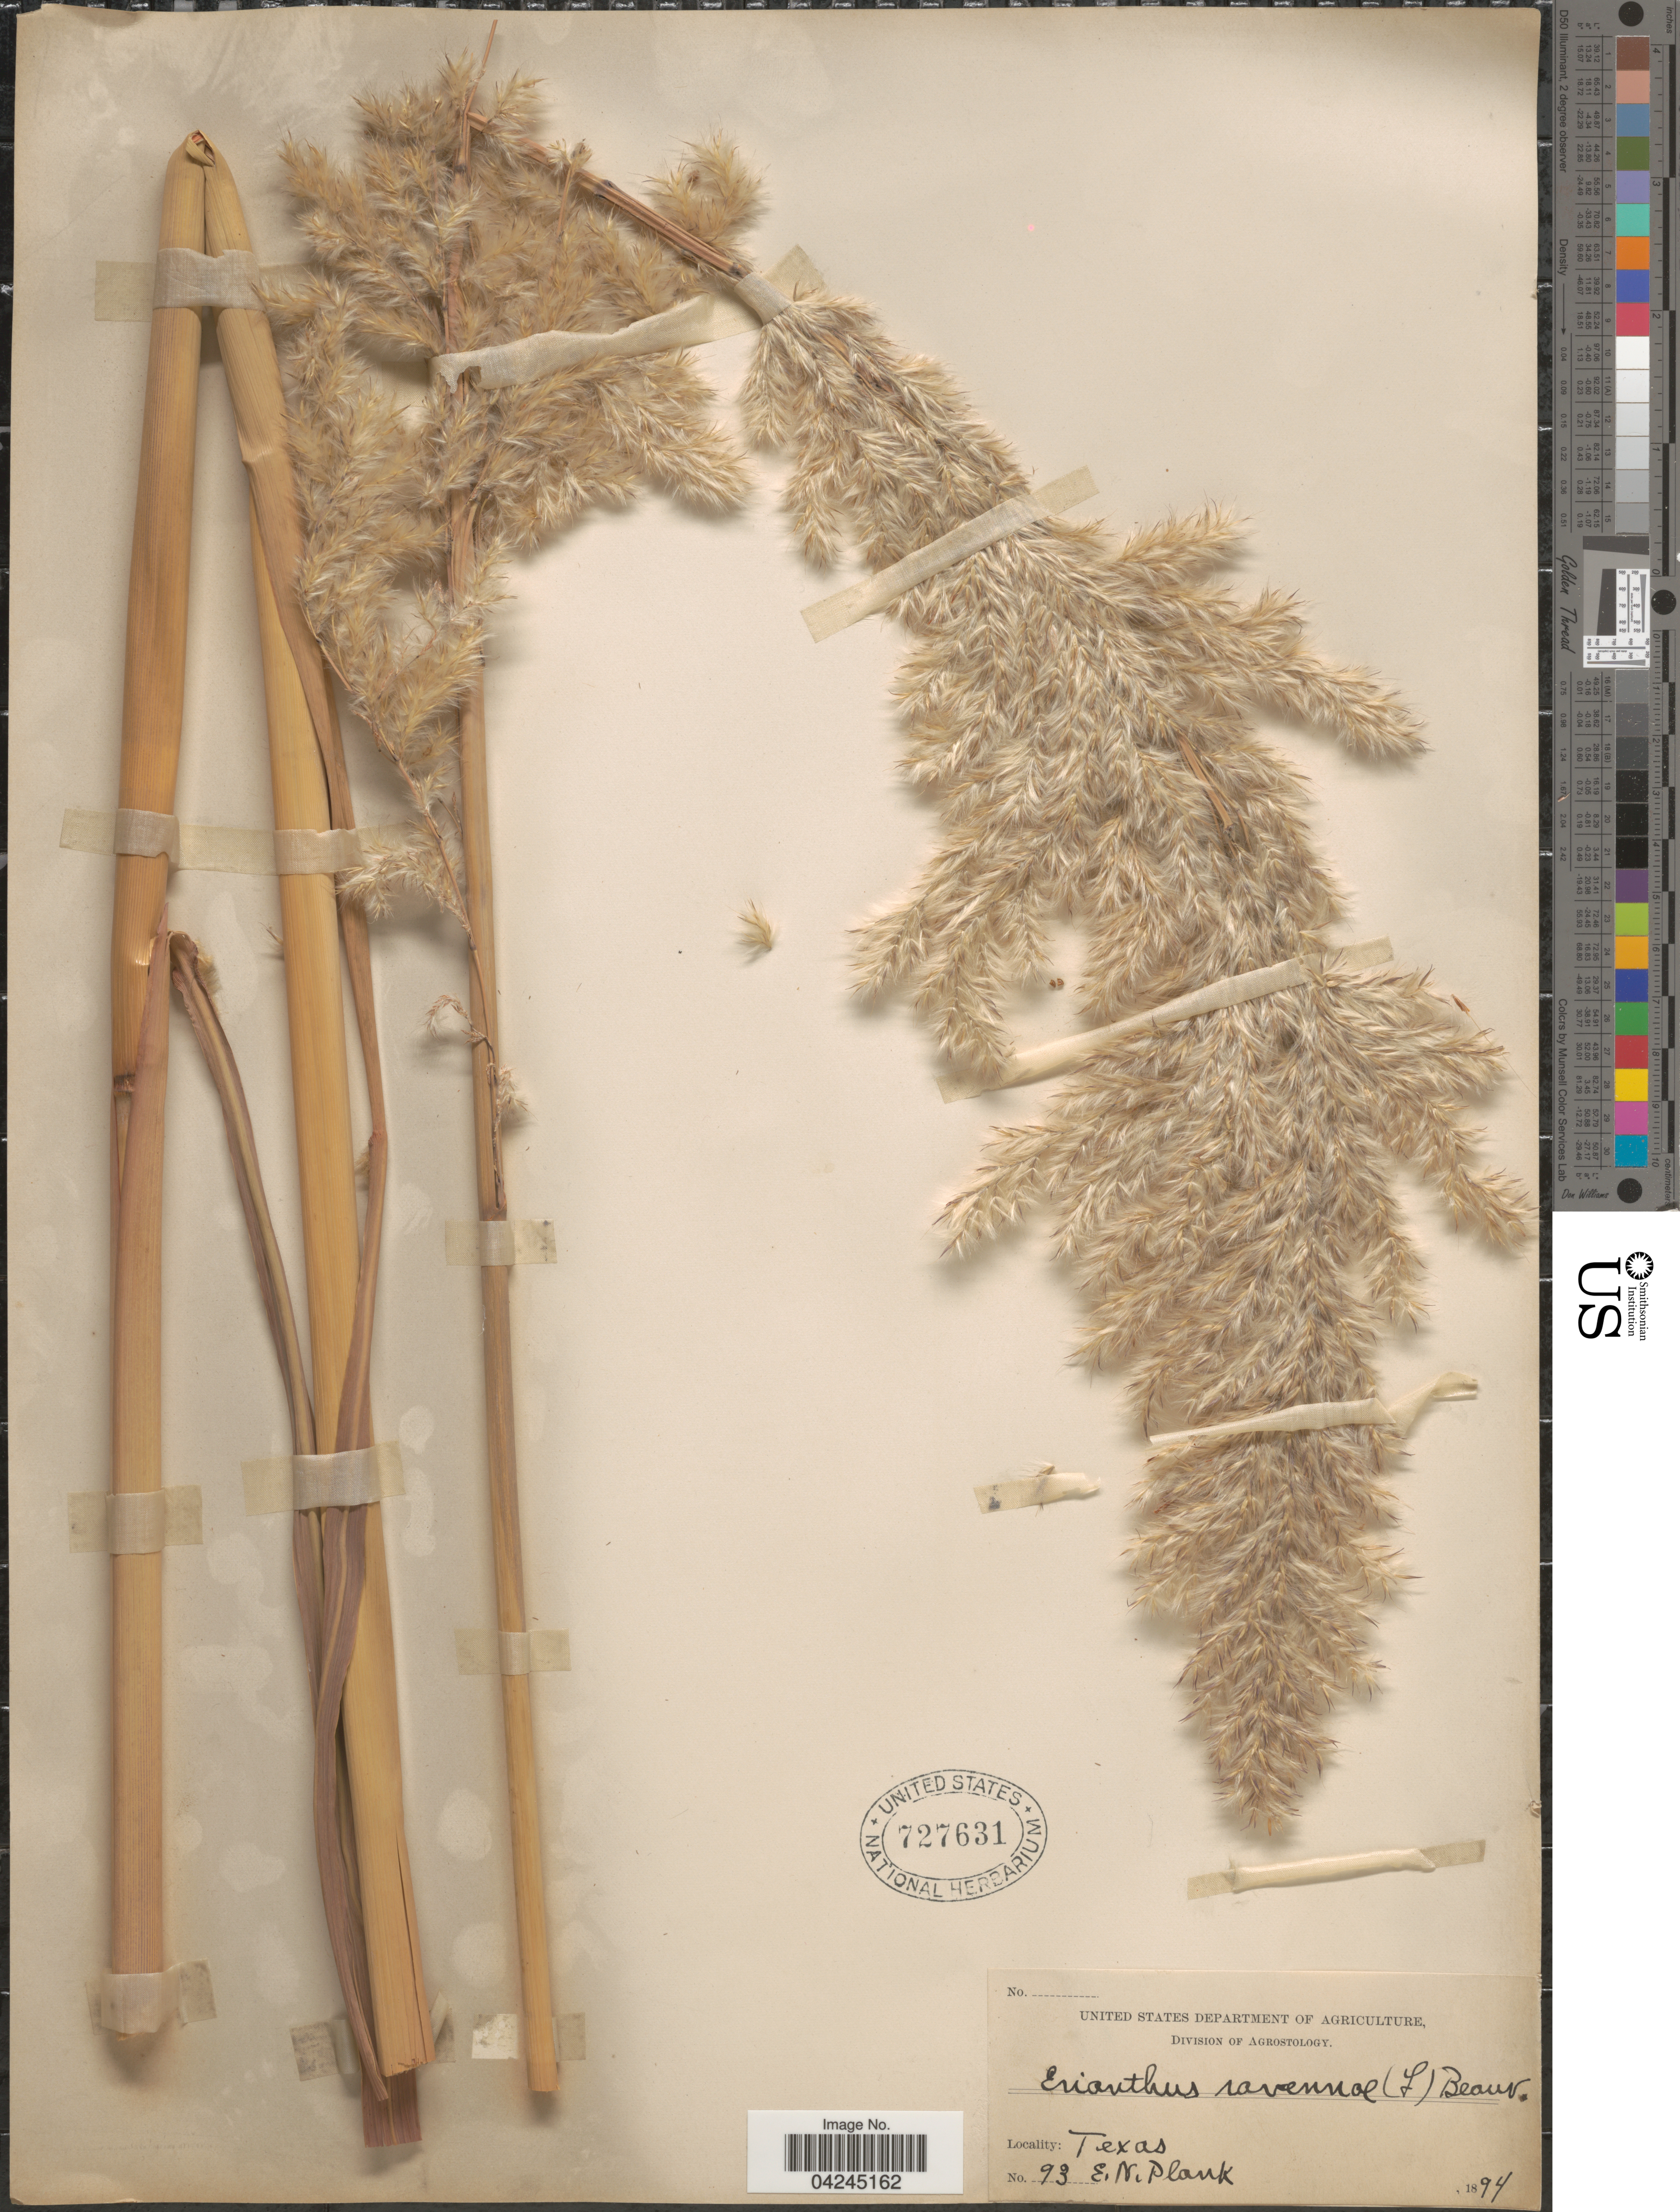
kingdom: Plantae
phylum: Tracheophyta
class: Liliopsida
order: Poales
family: Poaceae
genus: Erianthus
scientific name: Erianthus giganteus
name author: (Walter) P. Beauv.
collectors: E. Plank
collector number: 93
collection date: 1894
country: United States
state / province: Texas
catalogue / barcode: US 727631